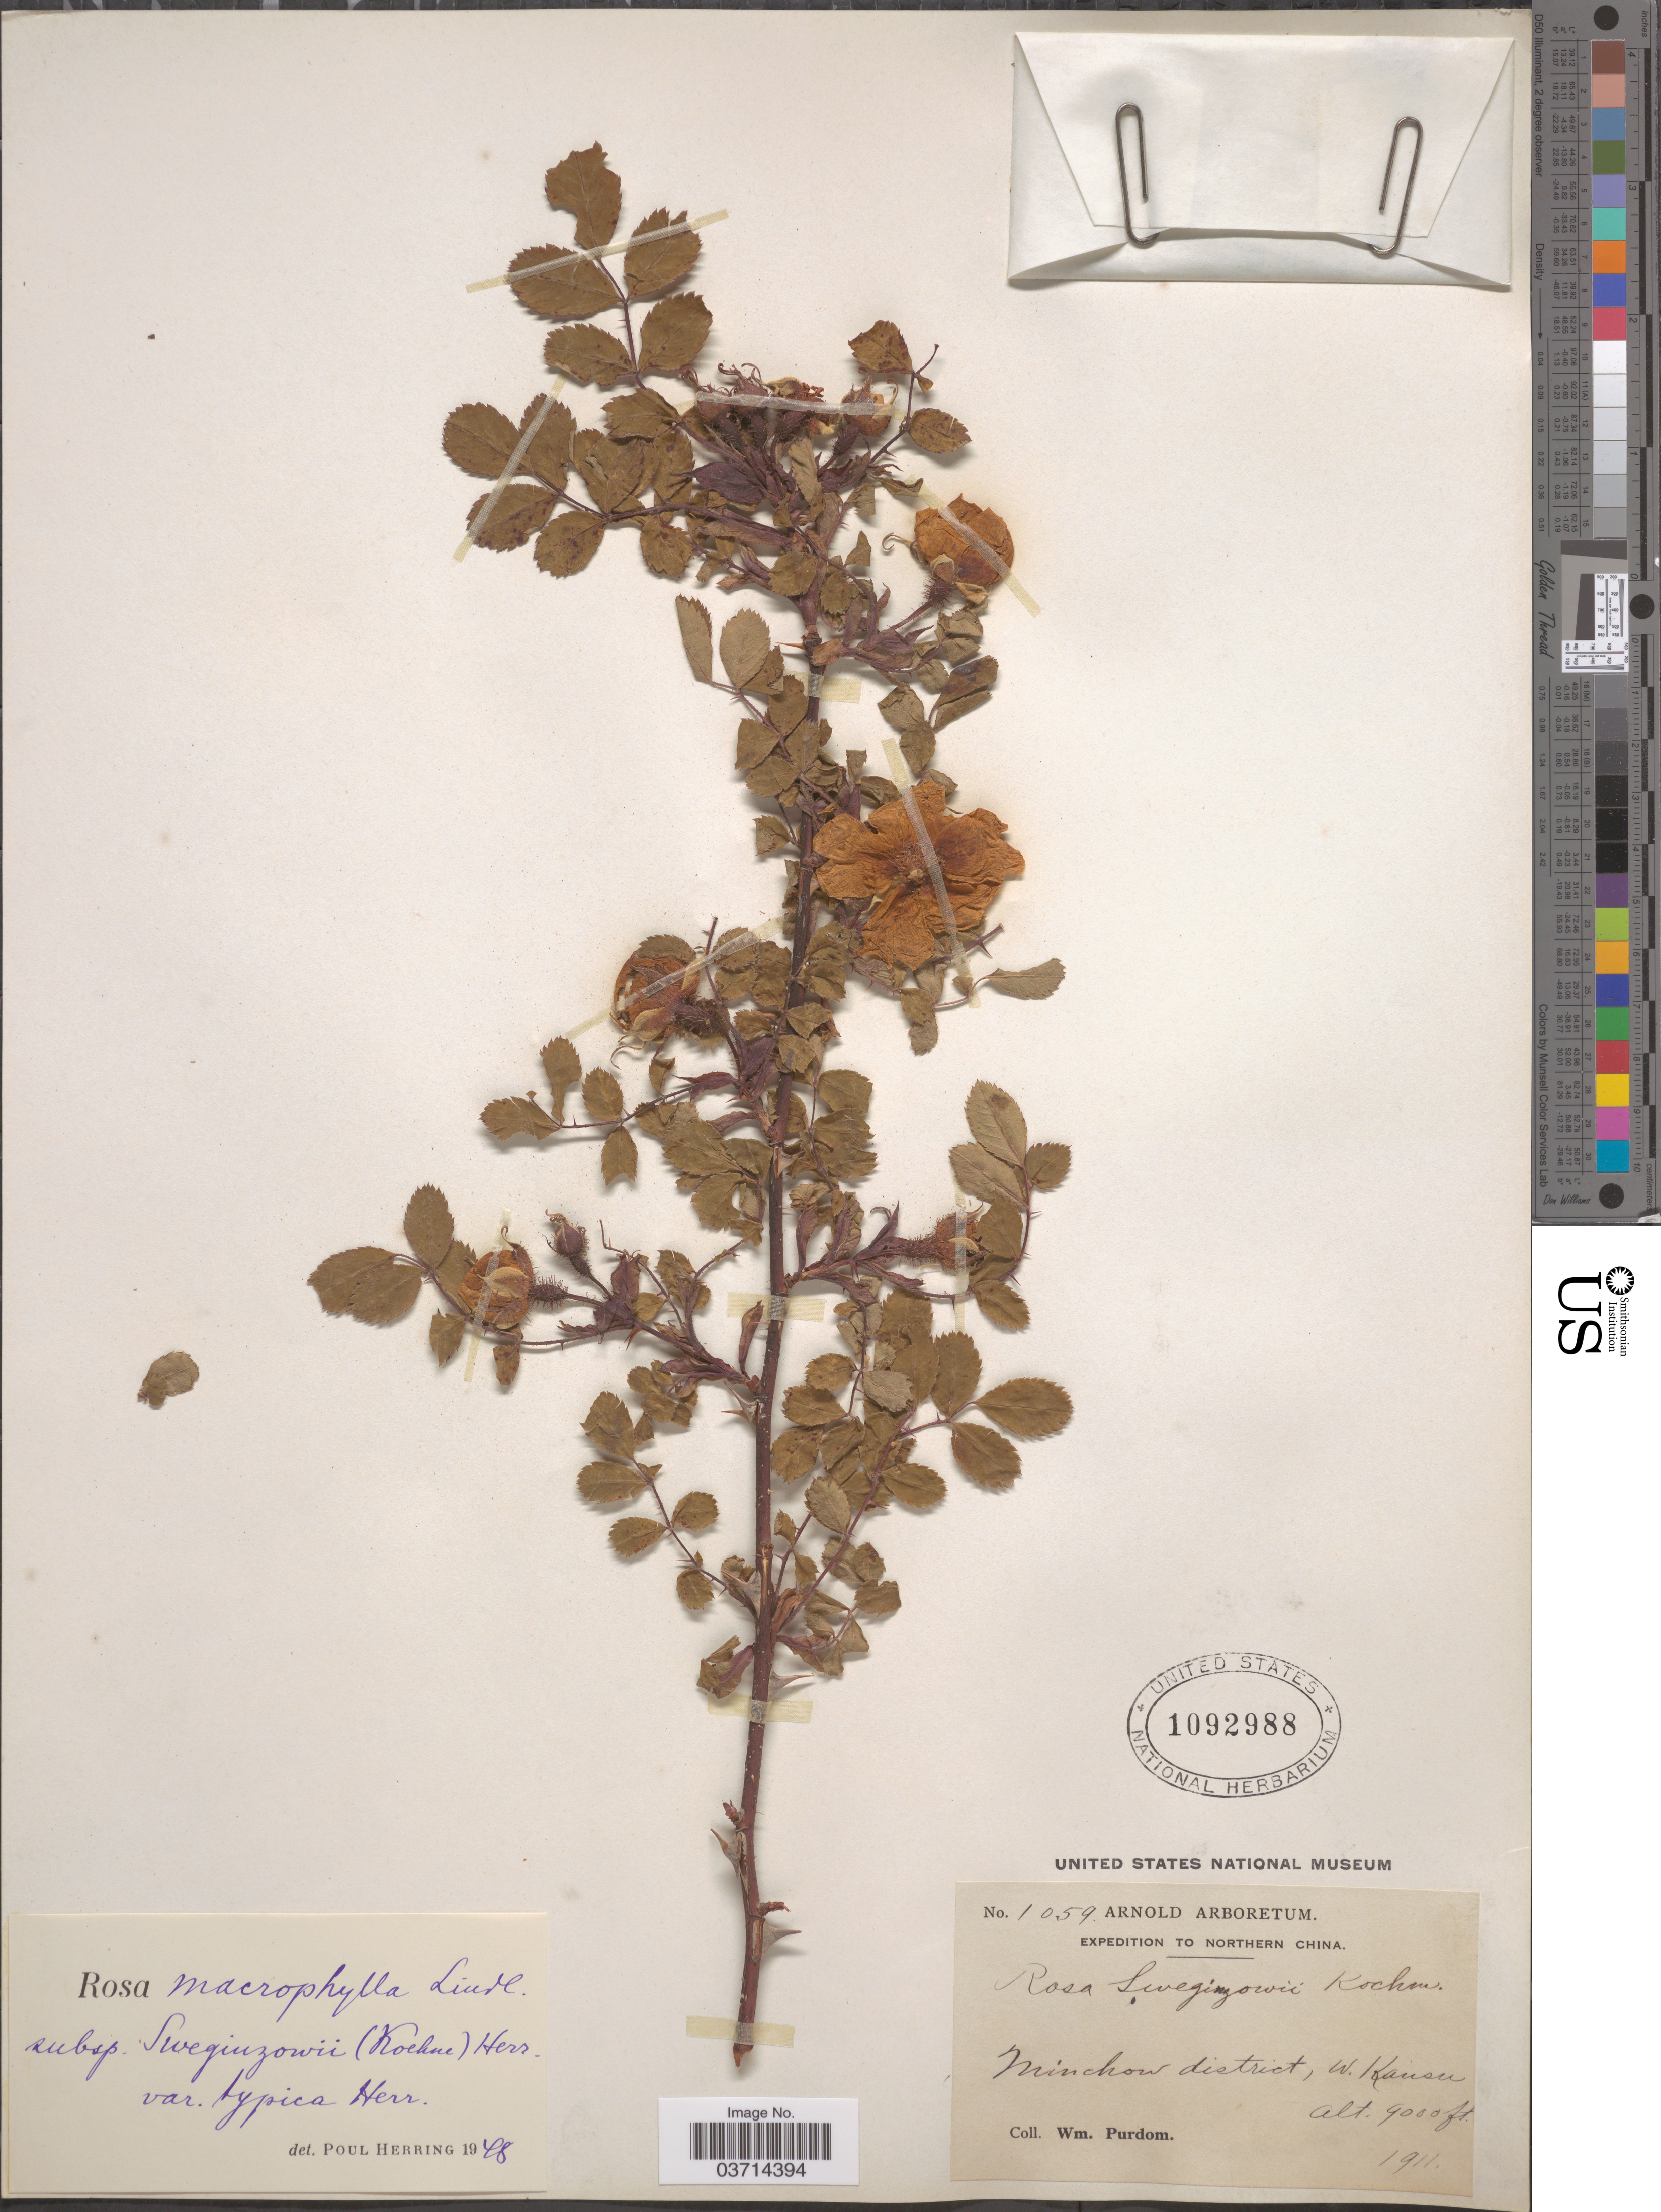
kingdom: Plantae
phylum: Tracheophyta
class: Magnoliopsida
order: Rosales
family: Rosaceae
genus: Rosa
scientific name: Rosa sweginzowii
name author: Koehne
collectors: W. Purdom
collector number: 1059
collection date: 1911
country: China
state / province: Gansu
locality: Northern China. Minchow district, W. Kansu.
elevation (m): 2743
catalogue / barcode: US 1092988